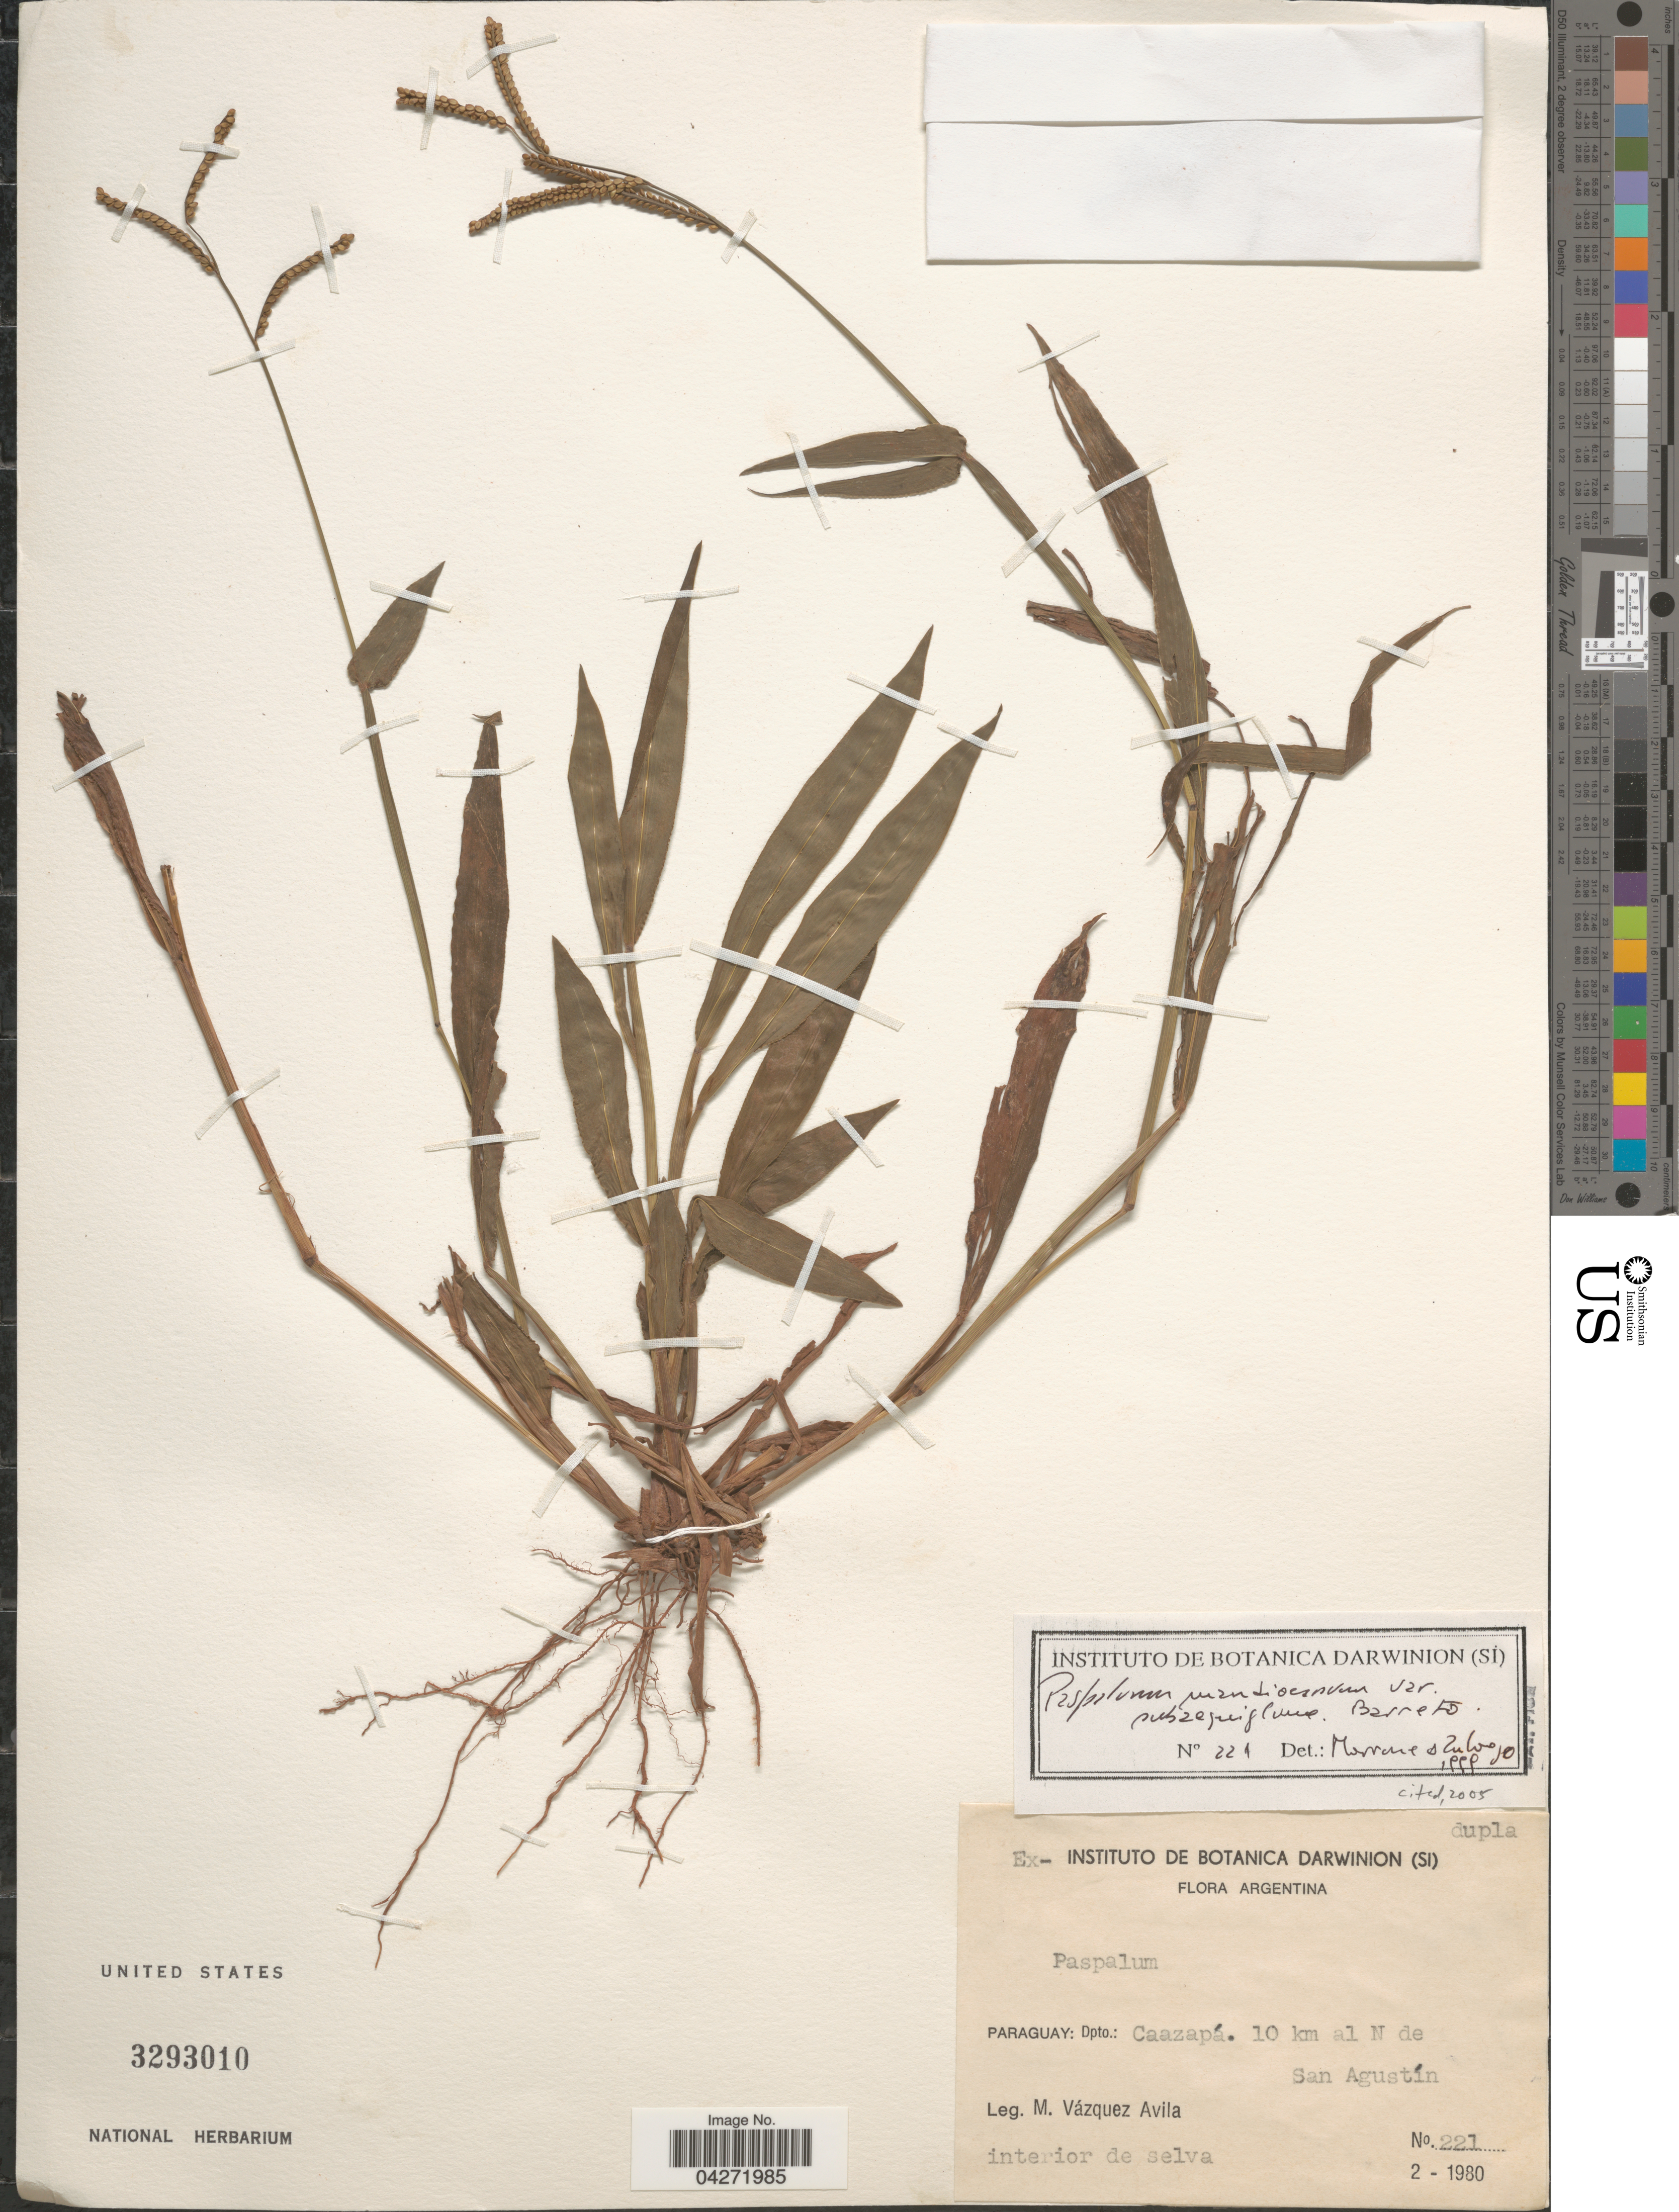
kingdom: Plantae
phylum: Tracheophyta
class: Liliopsida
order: Poales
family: Poaceae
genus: Paspalum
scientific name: Paspalum mandiocanum var. subaequiglume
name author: I.L. Barreto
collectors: M. D. Vázquez A.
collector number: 221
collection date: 1980-02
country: Paraguay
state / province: Caazapa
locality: Dpto.: Caazapá. 10 km al N de San Agustín.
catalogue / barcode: US 3293010